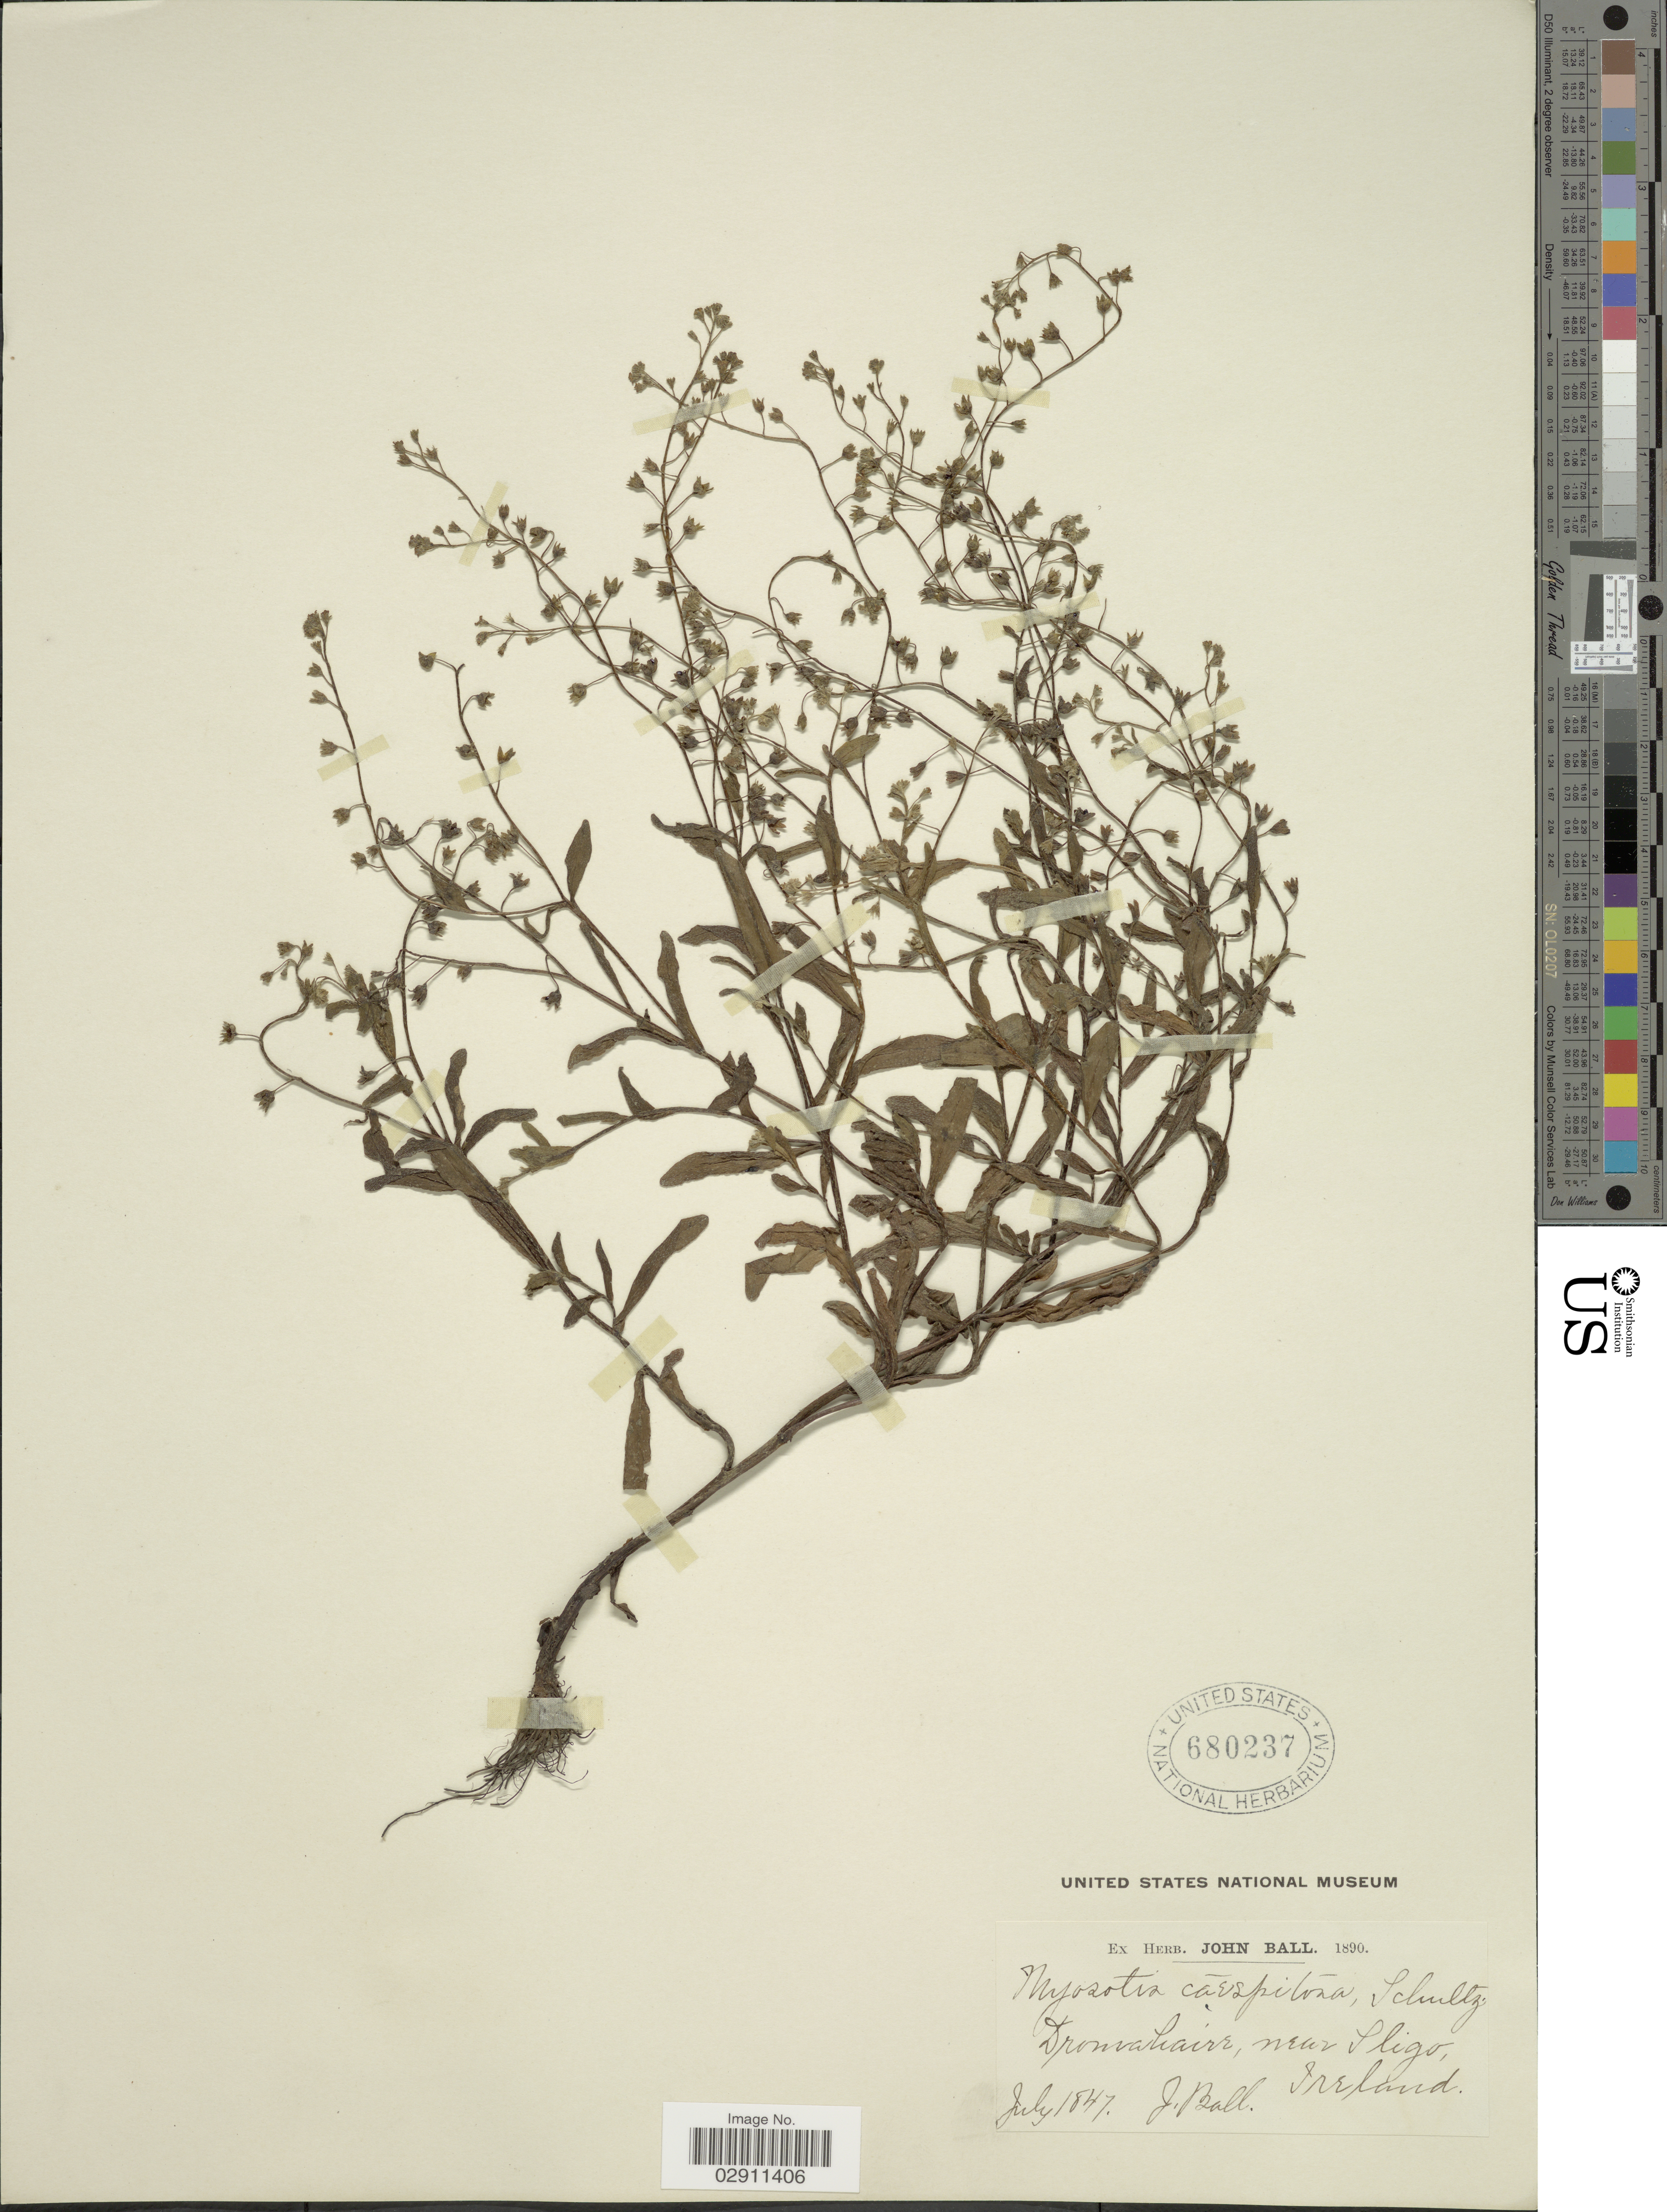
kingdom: Plantae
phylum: Tracheophyta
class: Magnoliopsida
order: Boraginales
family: Boraginaceae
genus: Myosotis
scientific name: Myosotis caespitosa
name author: Schultz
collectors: J. Ball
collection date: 1847-07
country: Ireland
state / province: Connaught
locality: Drumahaire, near Sligo.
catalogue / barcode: US 680237